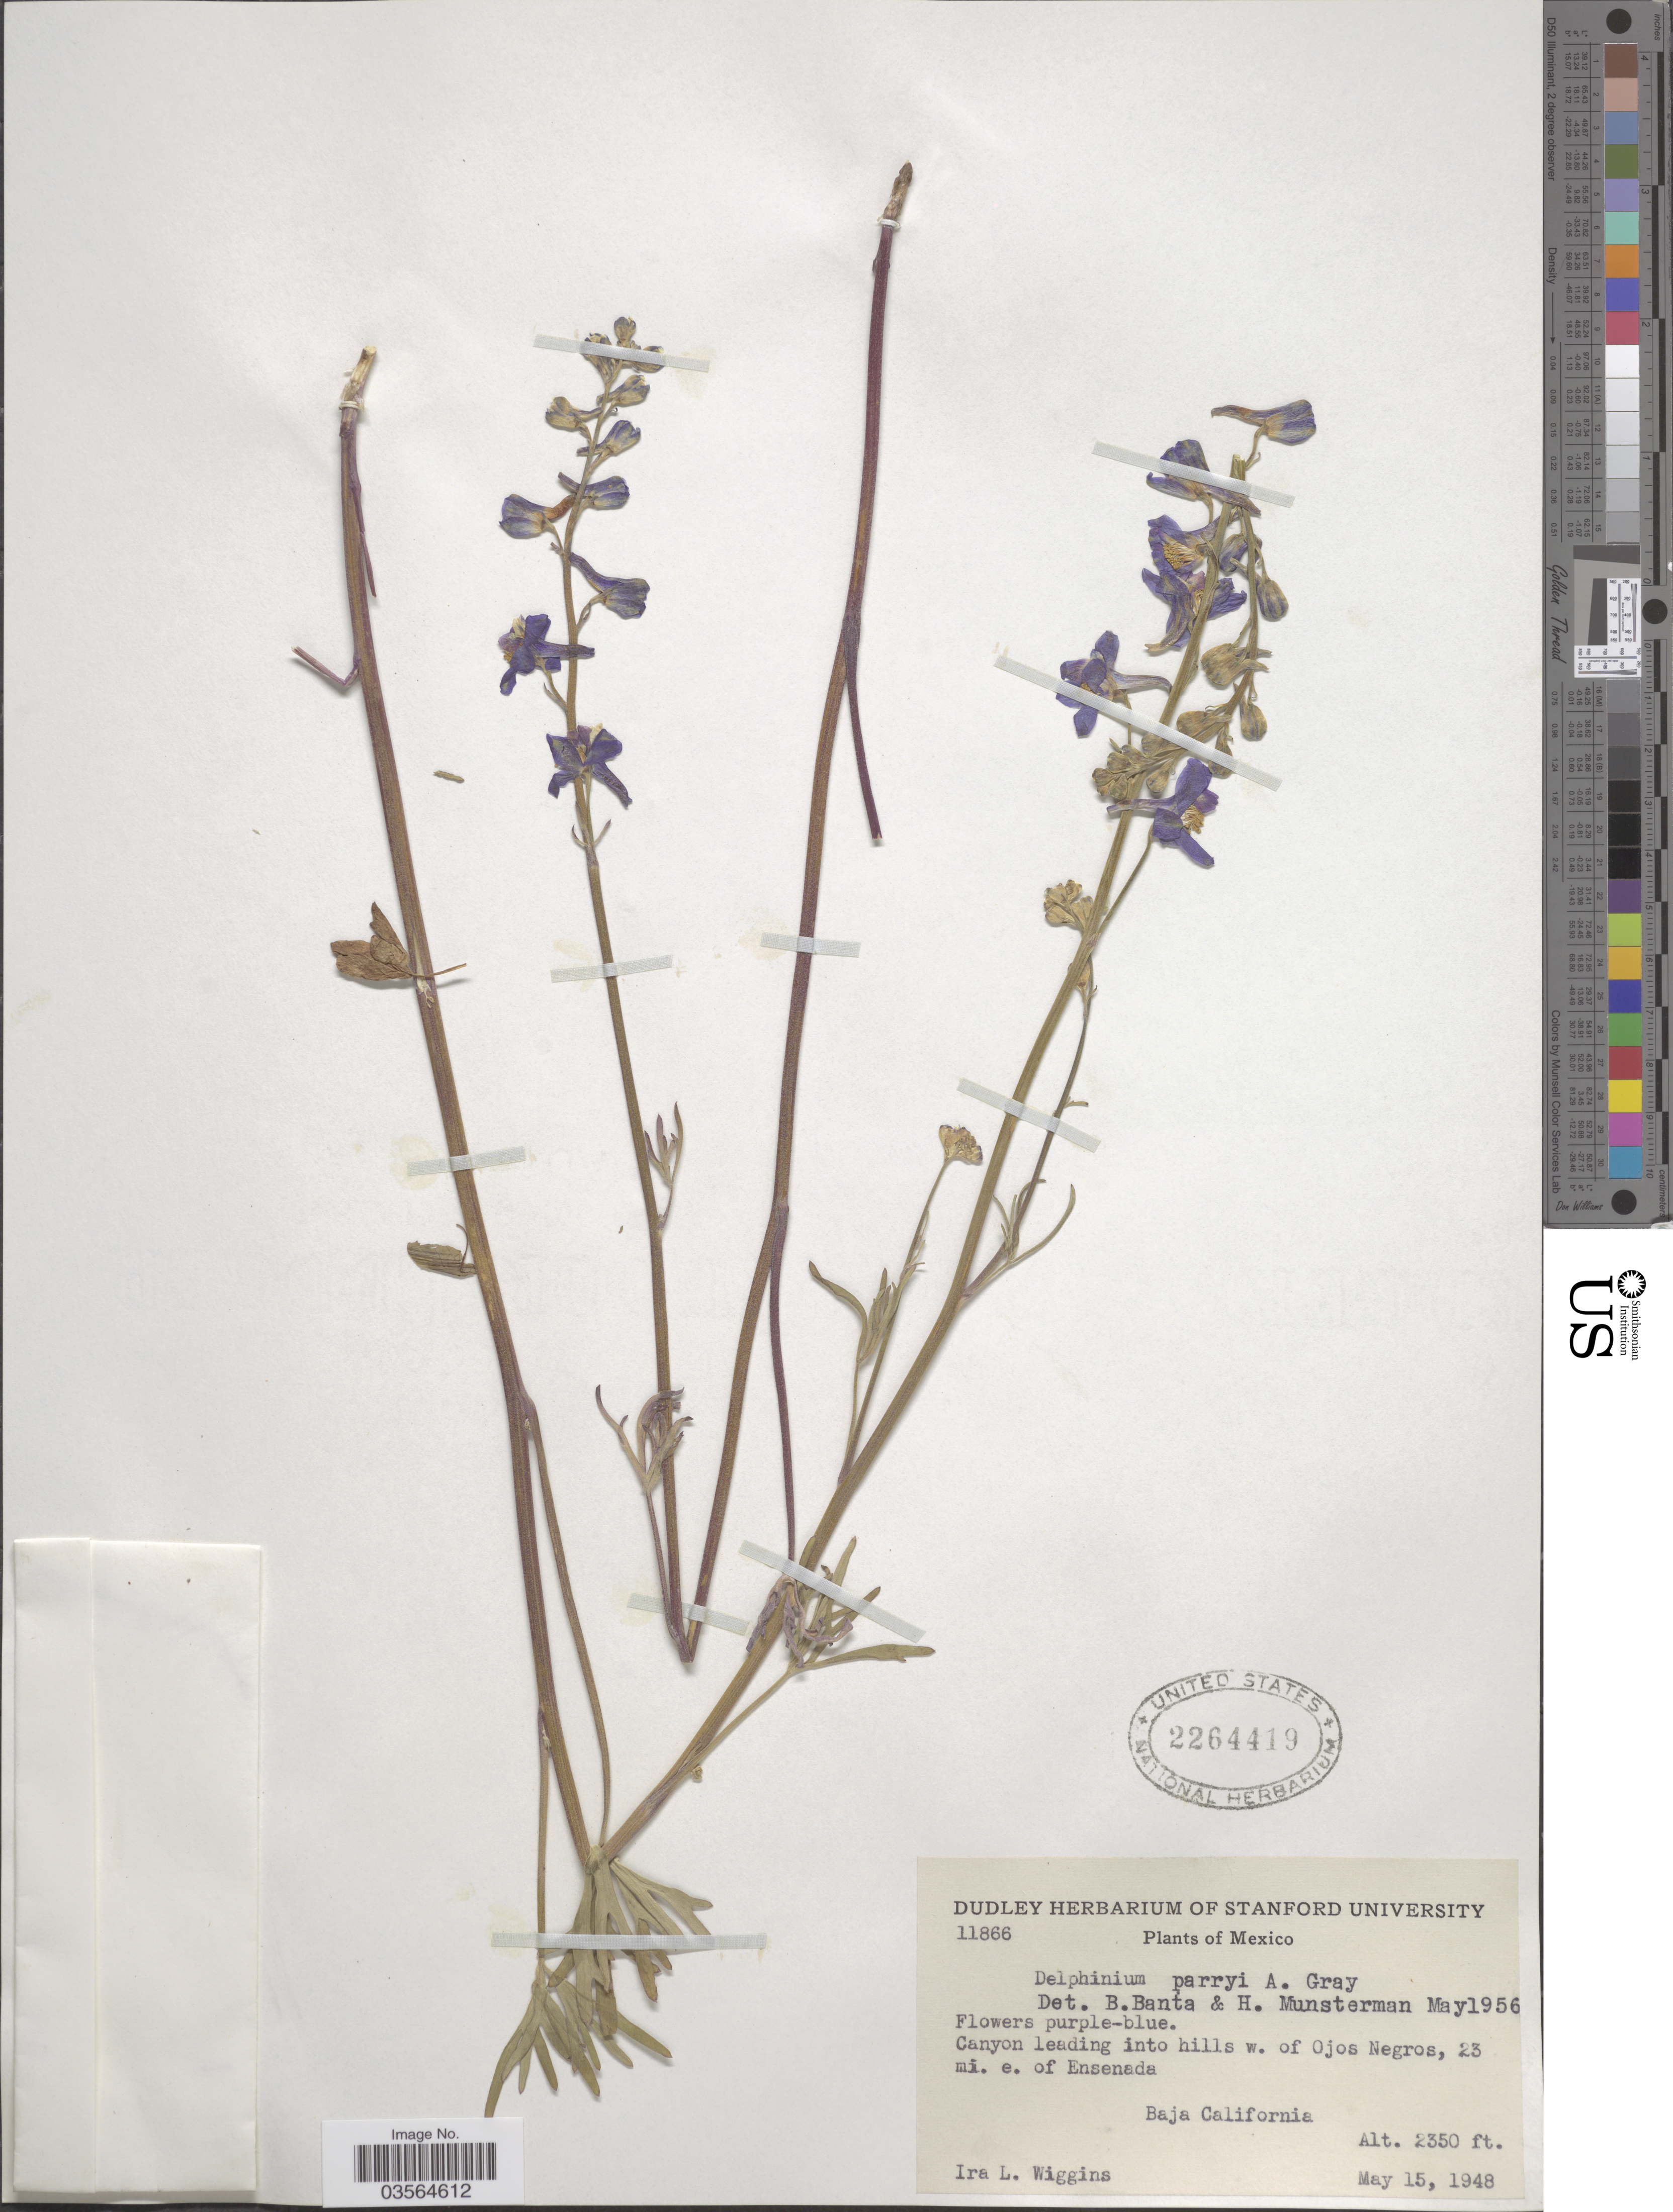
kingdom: Plantae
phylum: Tracheophyta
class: Magnoliopsida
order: Ranunculales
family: Ranunculaceae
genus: Delphinium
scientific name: Delphinium parryi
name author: A. Gray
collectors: I. L. Wiggins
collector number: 11866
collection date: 1948-05-15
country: Mexico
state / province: Baja California Norte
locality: Canyon leading into hills w. of Ojos Negros, 23 mi. e. of Ensenada.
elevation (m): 716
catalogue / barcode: US 2264419